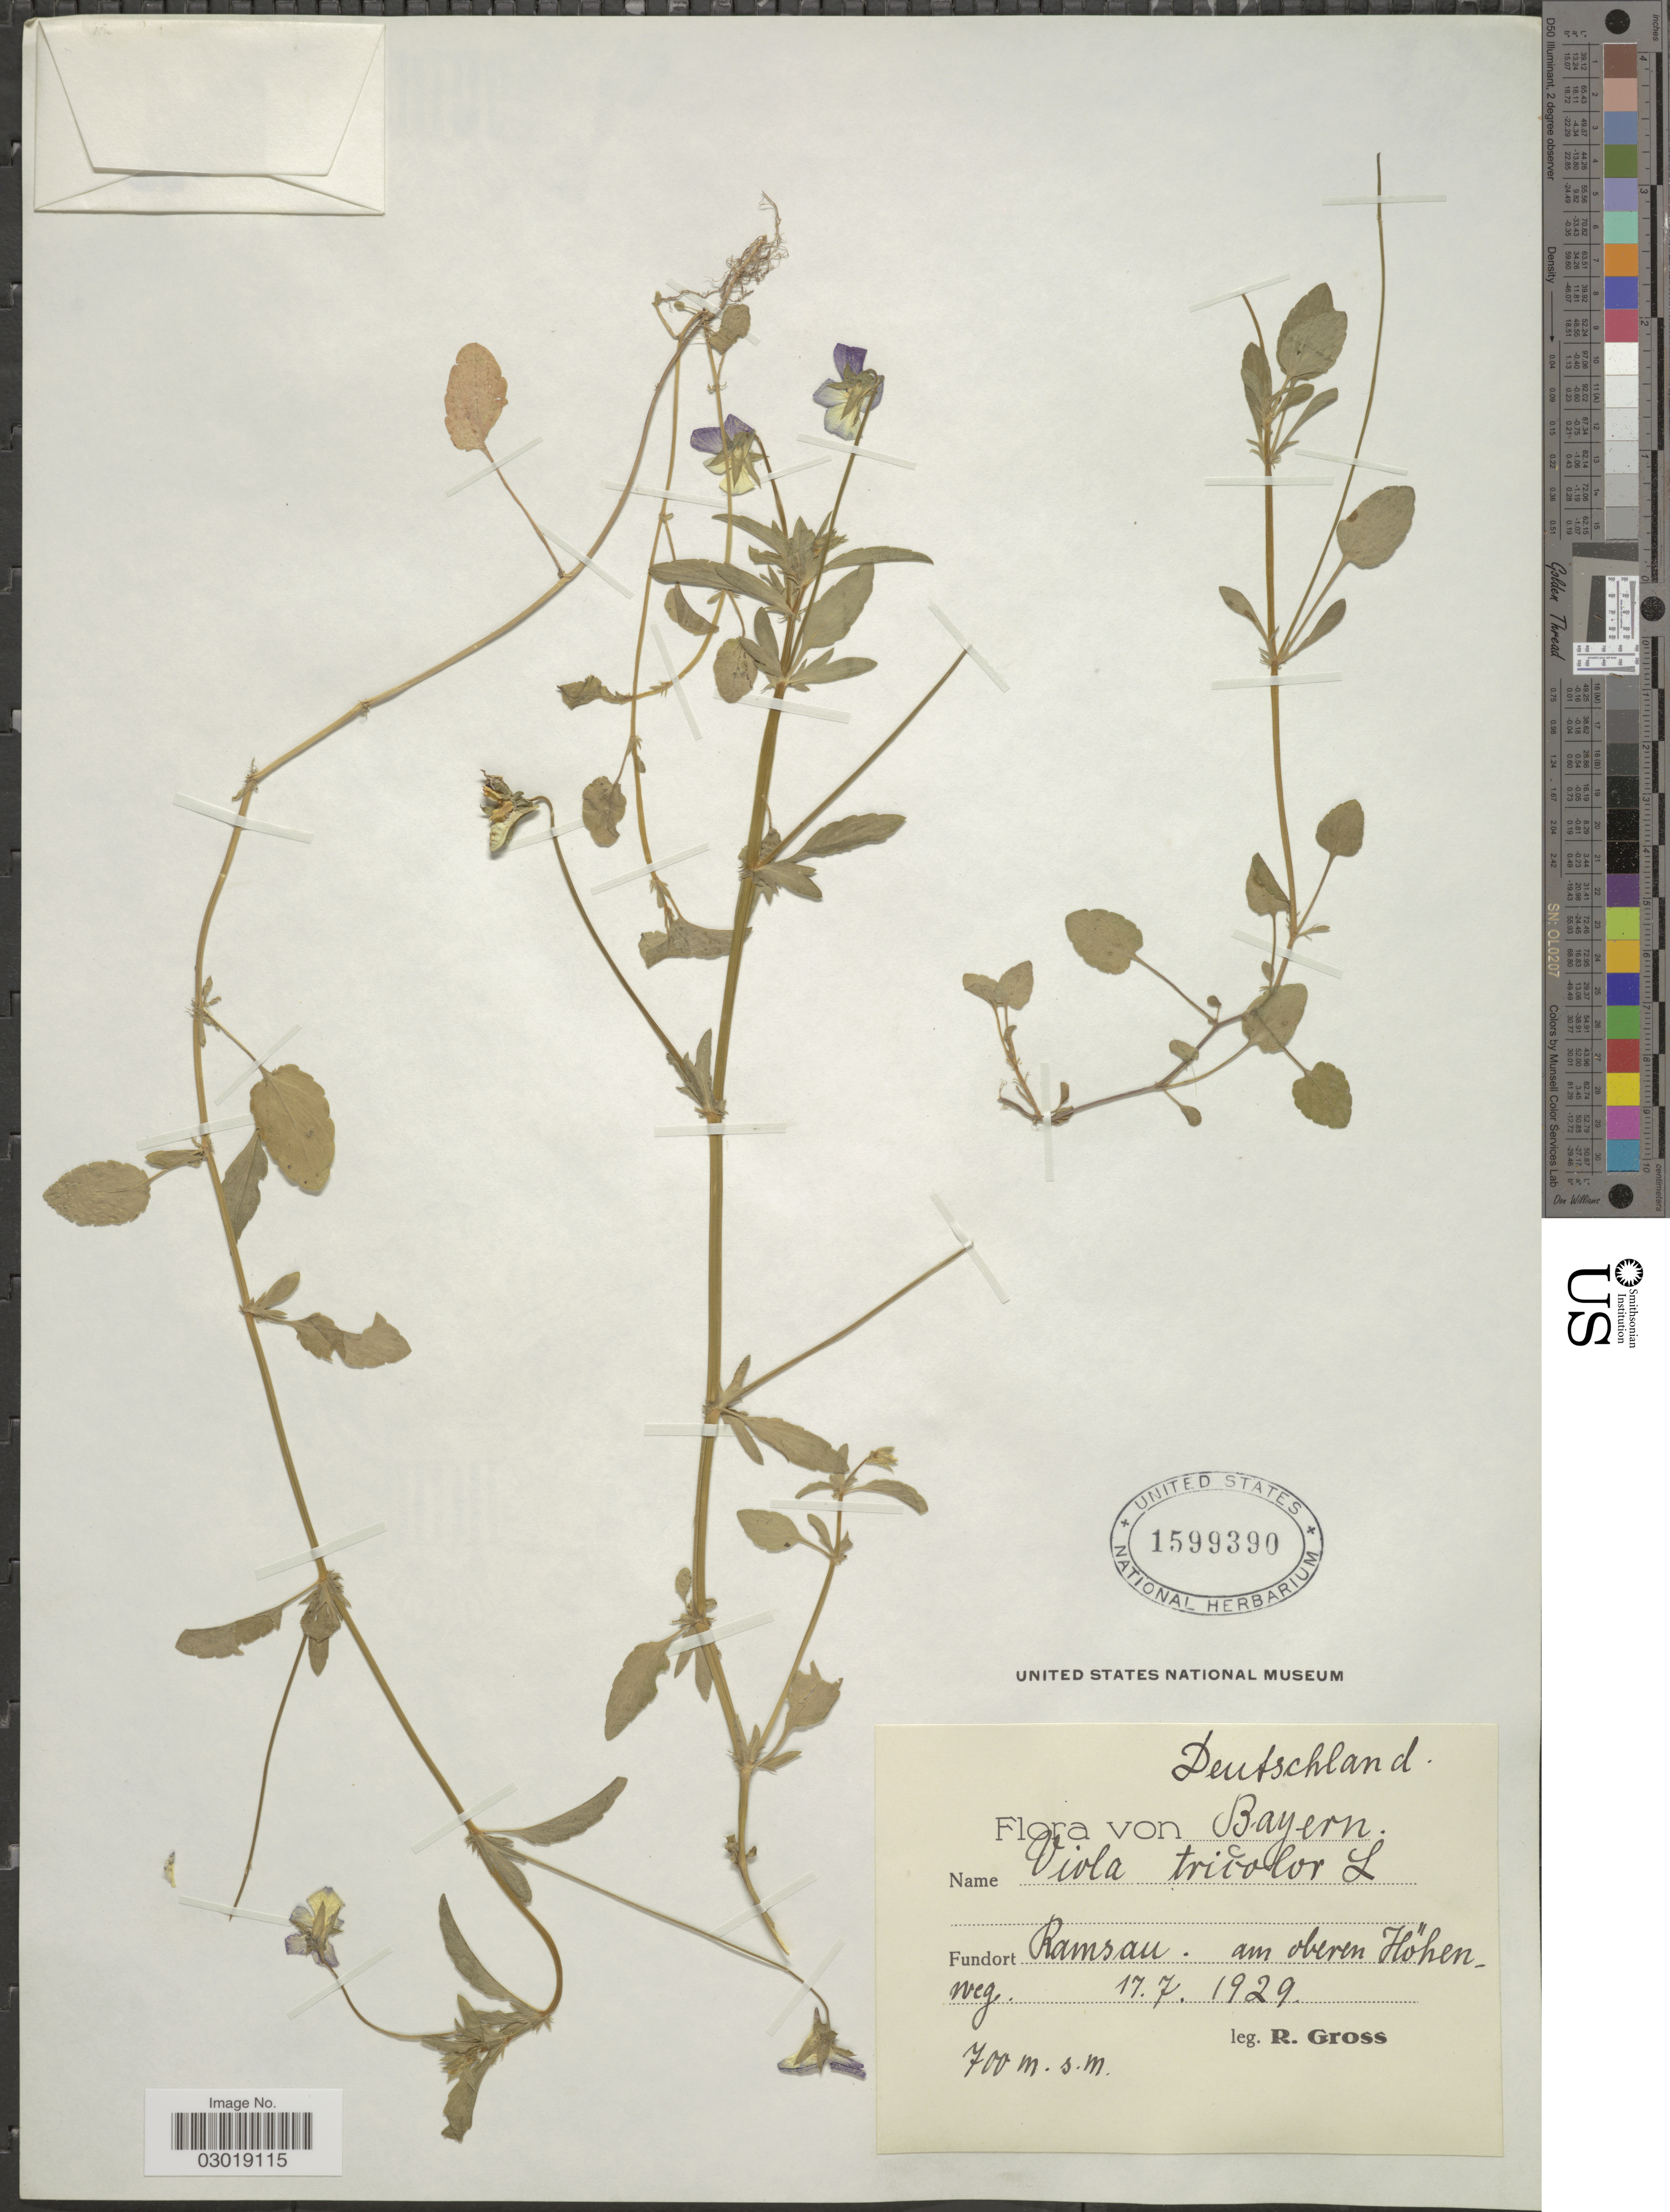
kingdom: Plantae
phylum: Tracheophyta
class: Magnoliopsida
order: Malpighiales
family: Violaceae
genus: Viola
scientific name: Viola tricolor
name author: L.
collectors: R. Gross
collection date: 1929-07-17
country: Germany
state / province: Bayern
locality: Deutschland. Ramsau. am oberen Höhenweg.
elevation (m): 700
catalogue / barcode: US 1599390